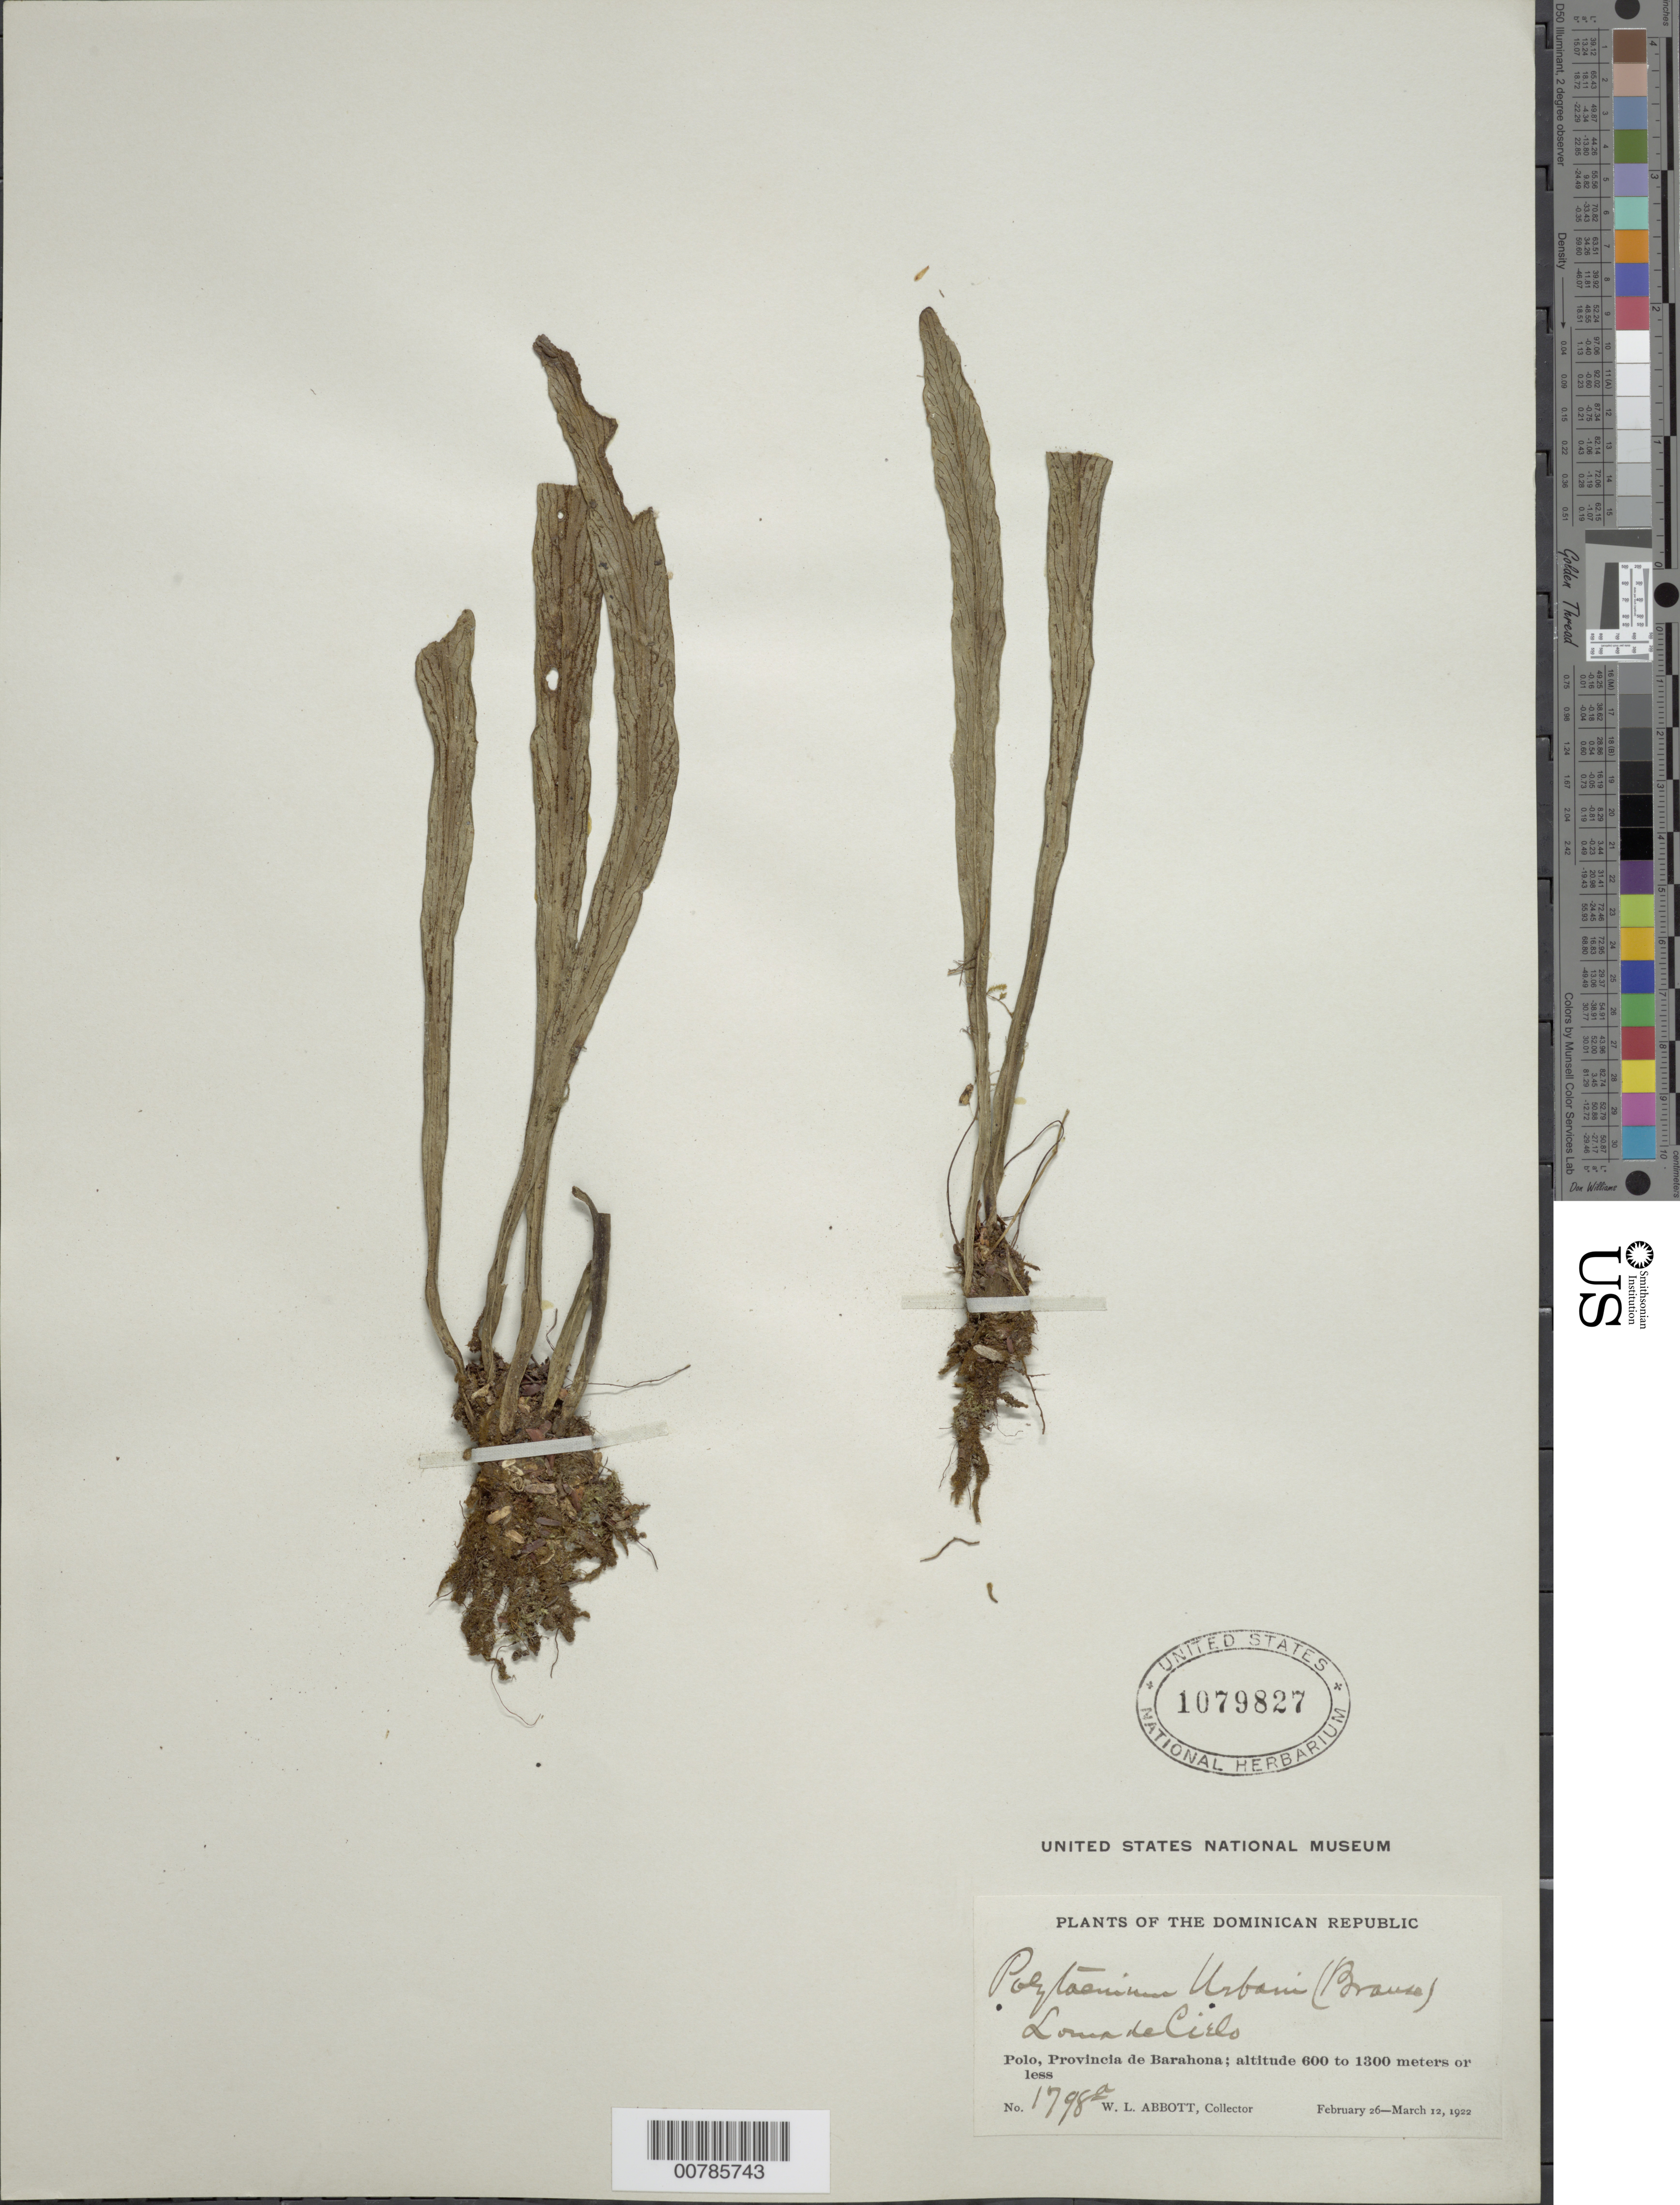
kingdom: Plantae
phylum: Tracheophyta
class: Polypodiopsida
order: Polypodiales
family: Pteridaceae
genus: Polytaenium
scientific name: Polytaenium urbanii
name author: (Brause) Alain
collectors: W. L. Abbott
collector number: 1798a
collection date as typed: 26 Feb 1922 12 Mar 1922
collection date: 1922-02-26/1922-03-12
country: Dominican Republic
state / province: Barahona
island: Hispaniola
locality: Polo, Loma de Cielo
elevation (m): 600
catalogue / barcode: US 1079827